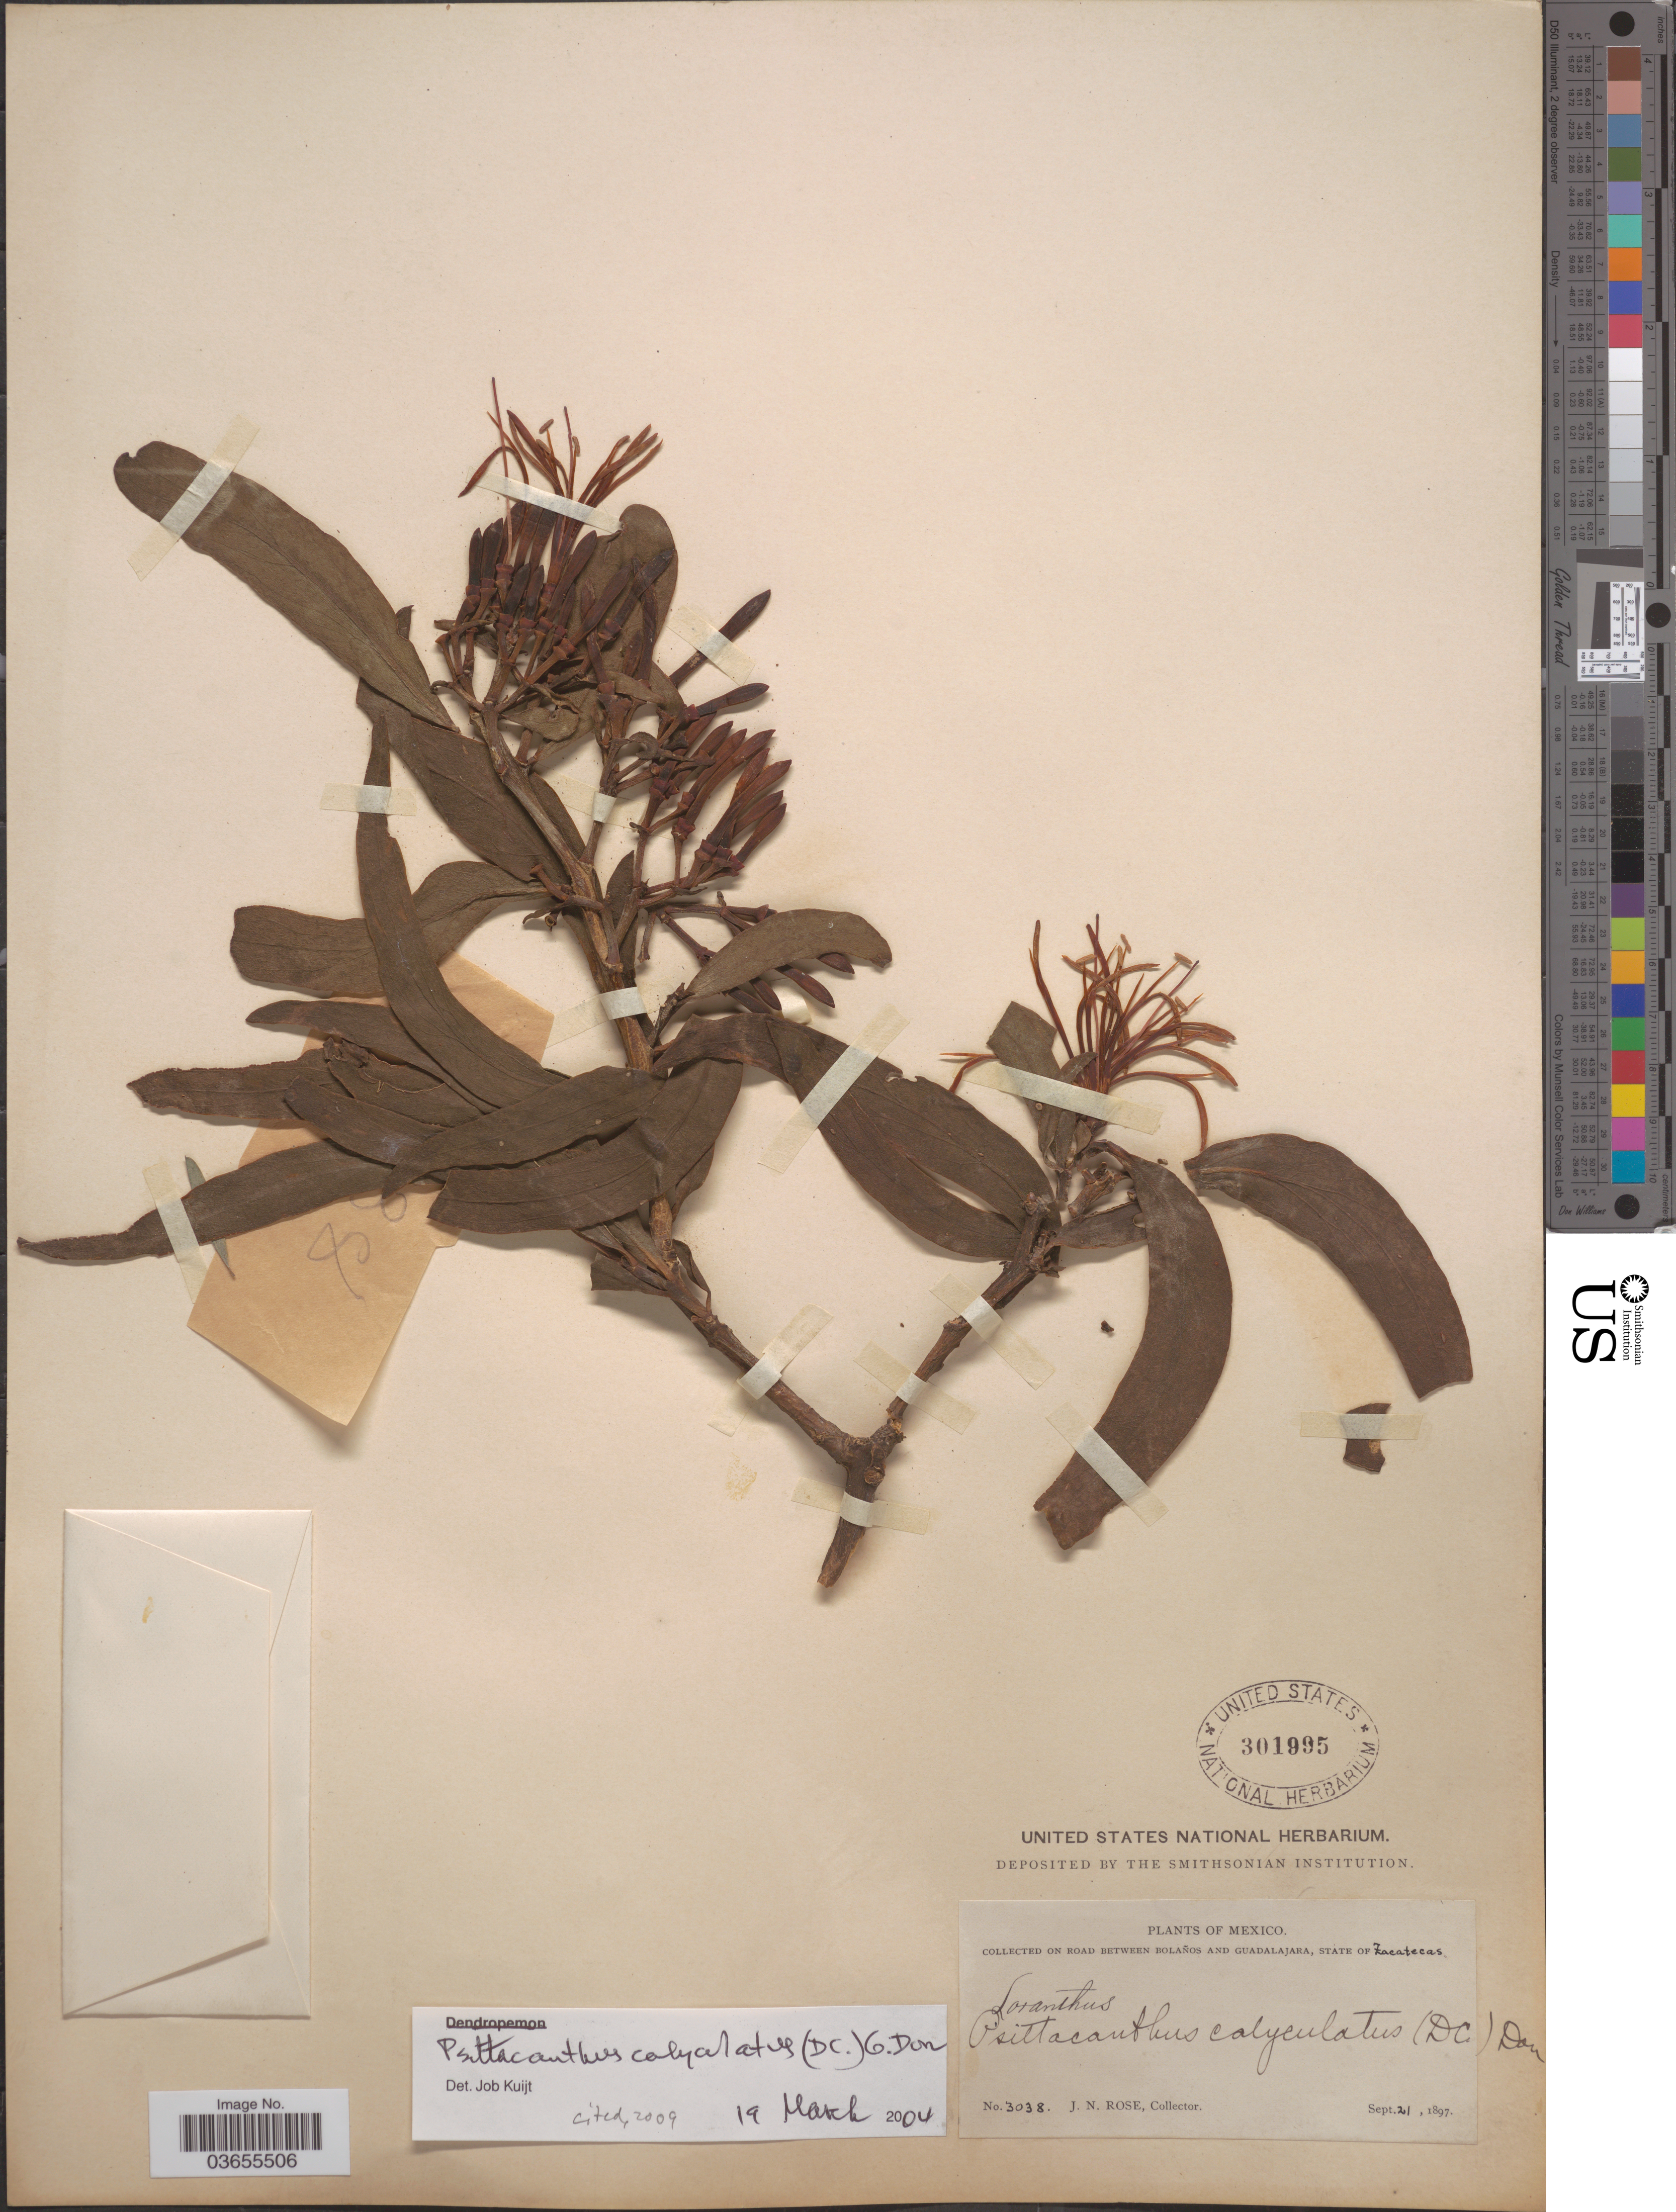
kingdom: Plantae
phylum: Tracheophyta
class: Magnoliopsida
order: Santalales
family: Loranthaceae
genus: Psittacanthus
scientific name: Psittacanthus calyculatus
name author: (DC.) G. Don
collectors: J. N. Rose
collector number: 3038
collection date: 1897-09-21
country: Mexico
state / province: Zacatecas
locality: Road between Bolaños and Guadalajara.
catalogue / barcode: US 301995